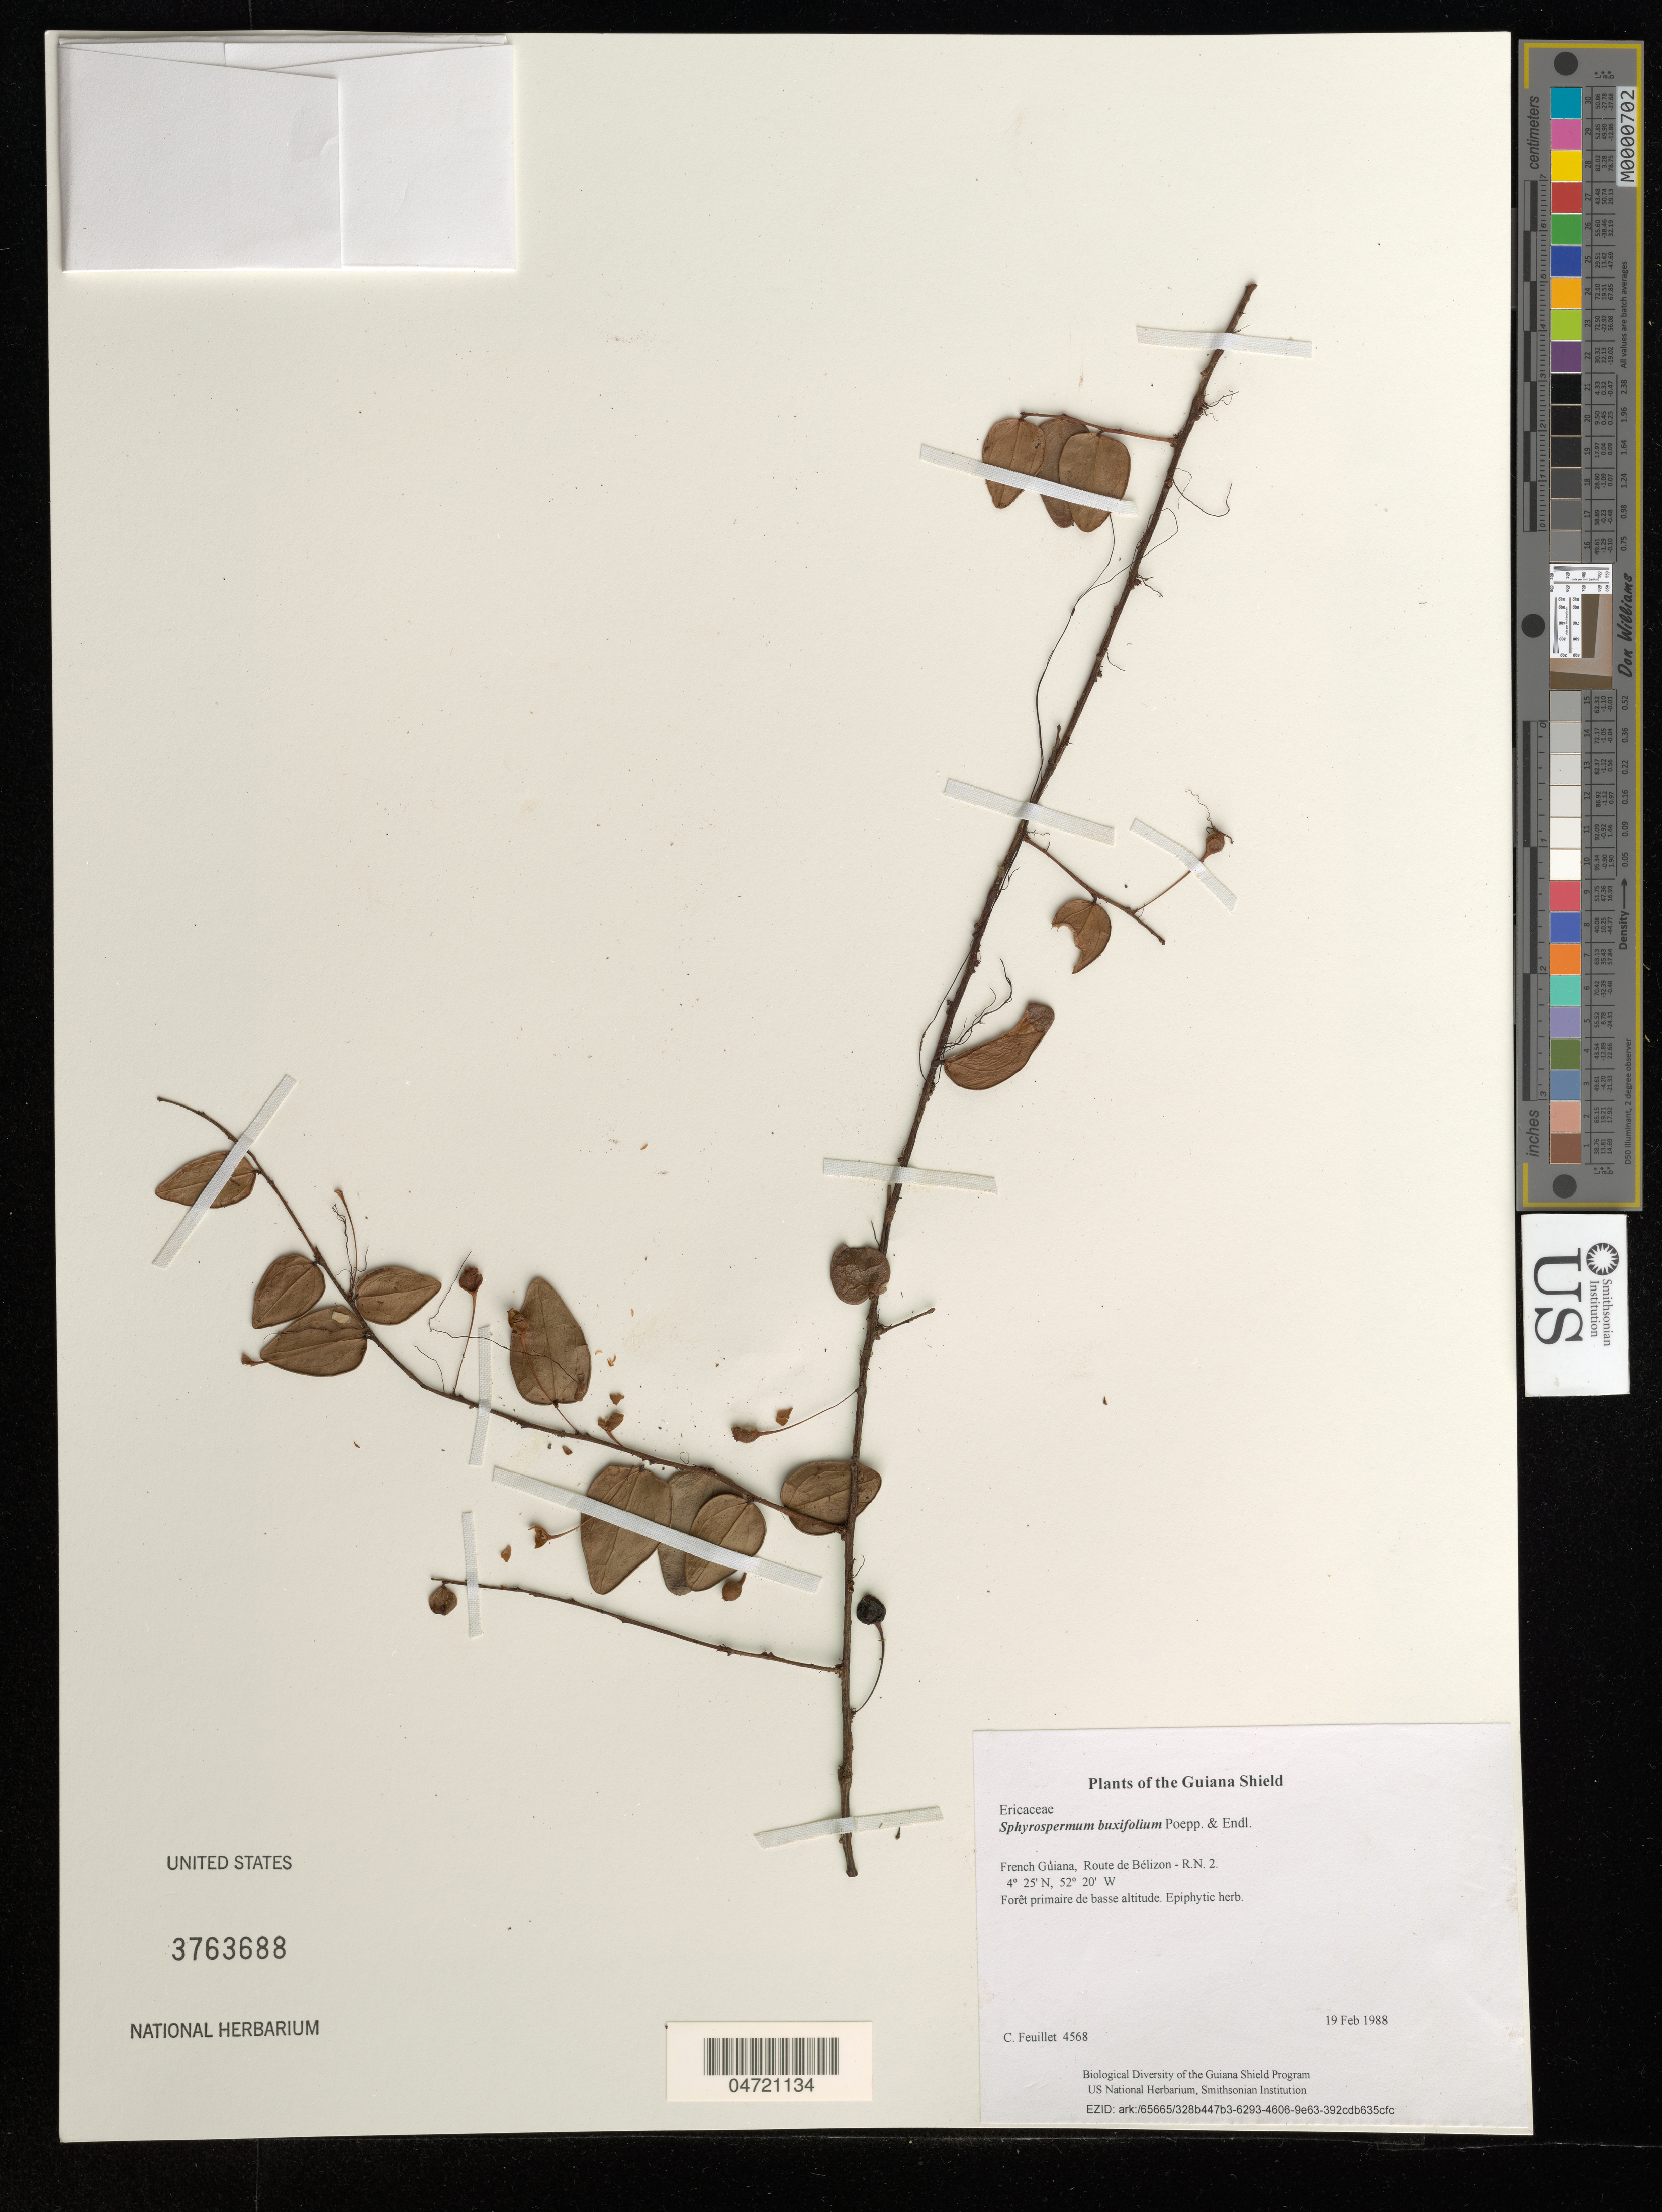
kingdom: Plantae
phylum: Tracheophyta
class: Magnoliopsida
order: Ericales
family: Ericaceae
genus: Sphyrospermum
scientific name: Sphyrospermum buxifolium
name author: Poepp. & Endl.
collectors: C. Feuillet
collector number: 4568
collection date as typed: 19 Feb 1988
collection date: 1988-02-19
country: French Guiana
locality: Route de Bélizon - R.N. 2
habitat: Forêt primaire de basse altitude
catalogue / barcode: US 3763688